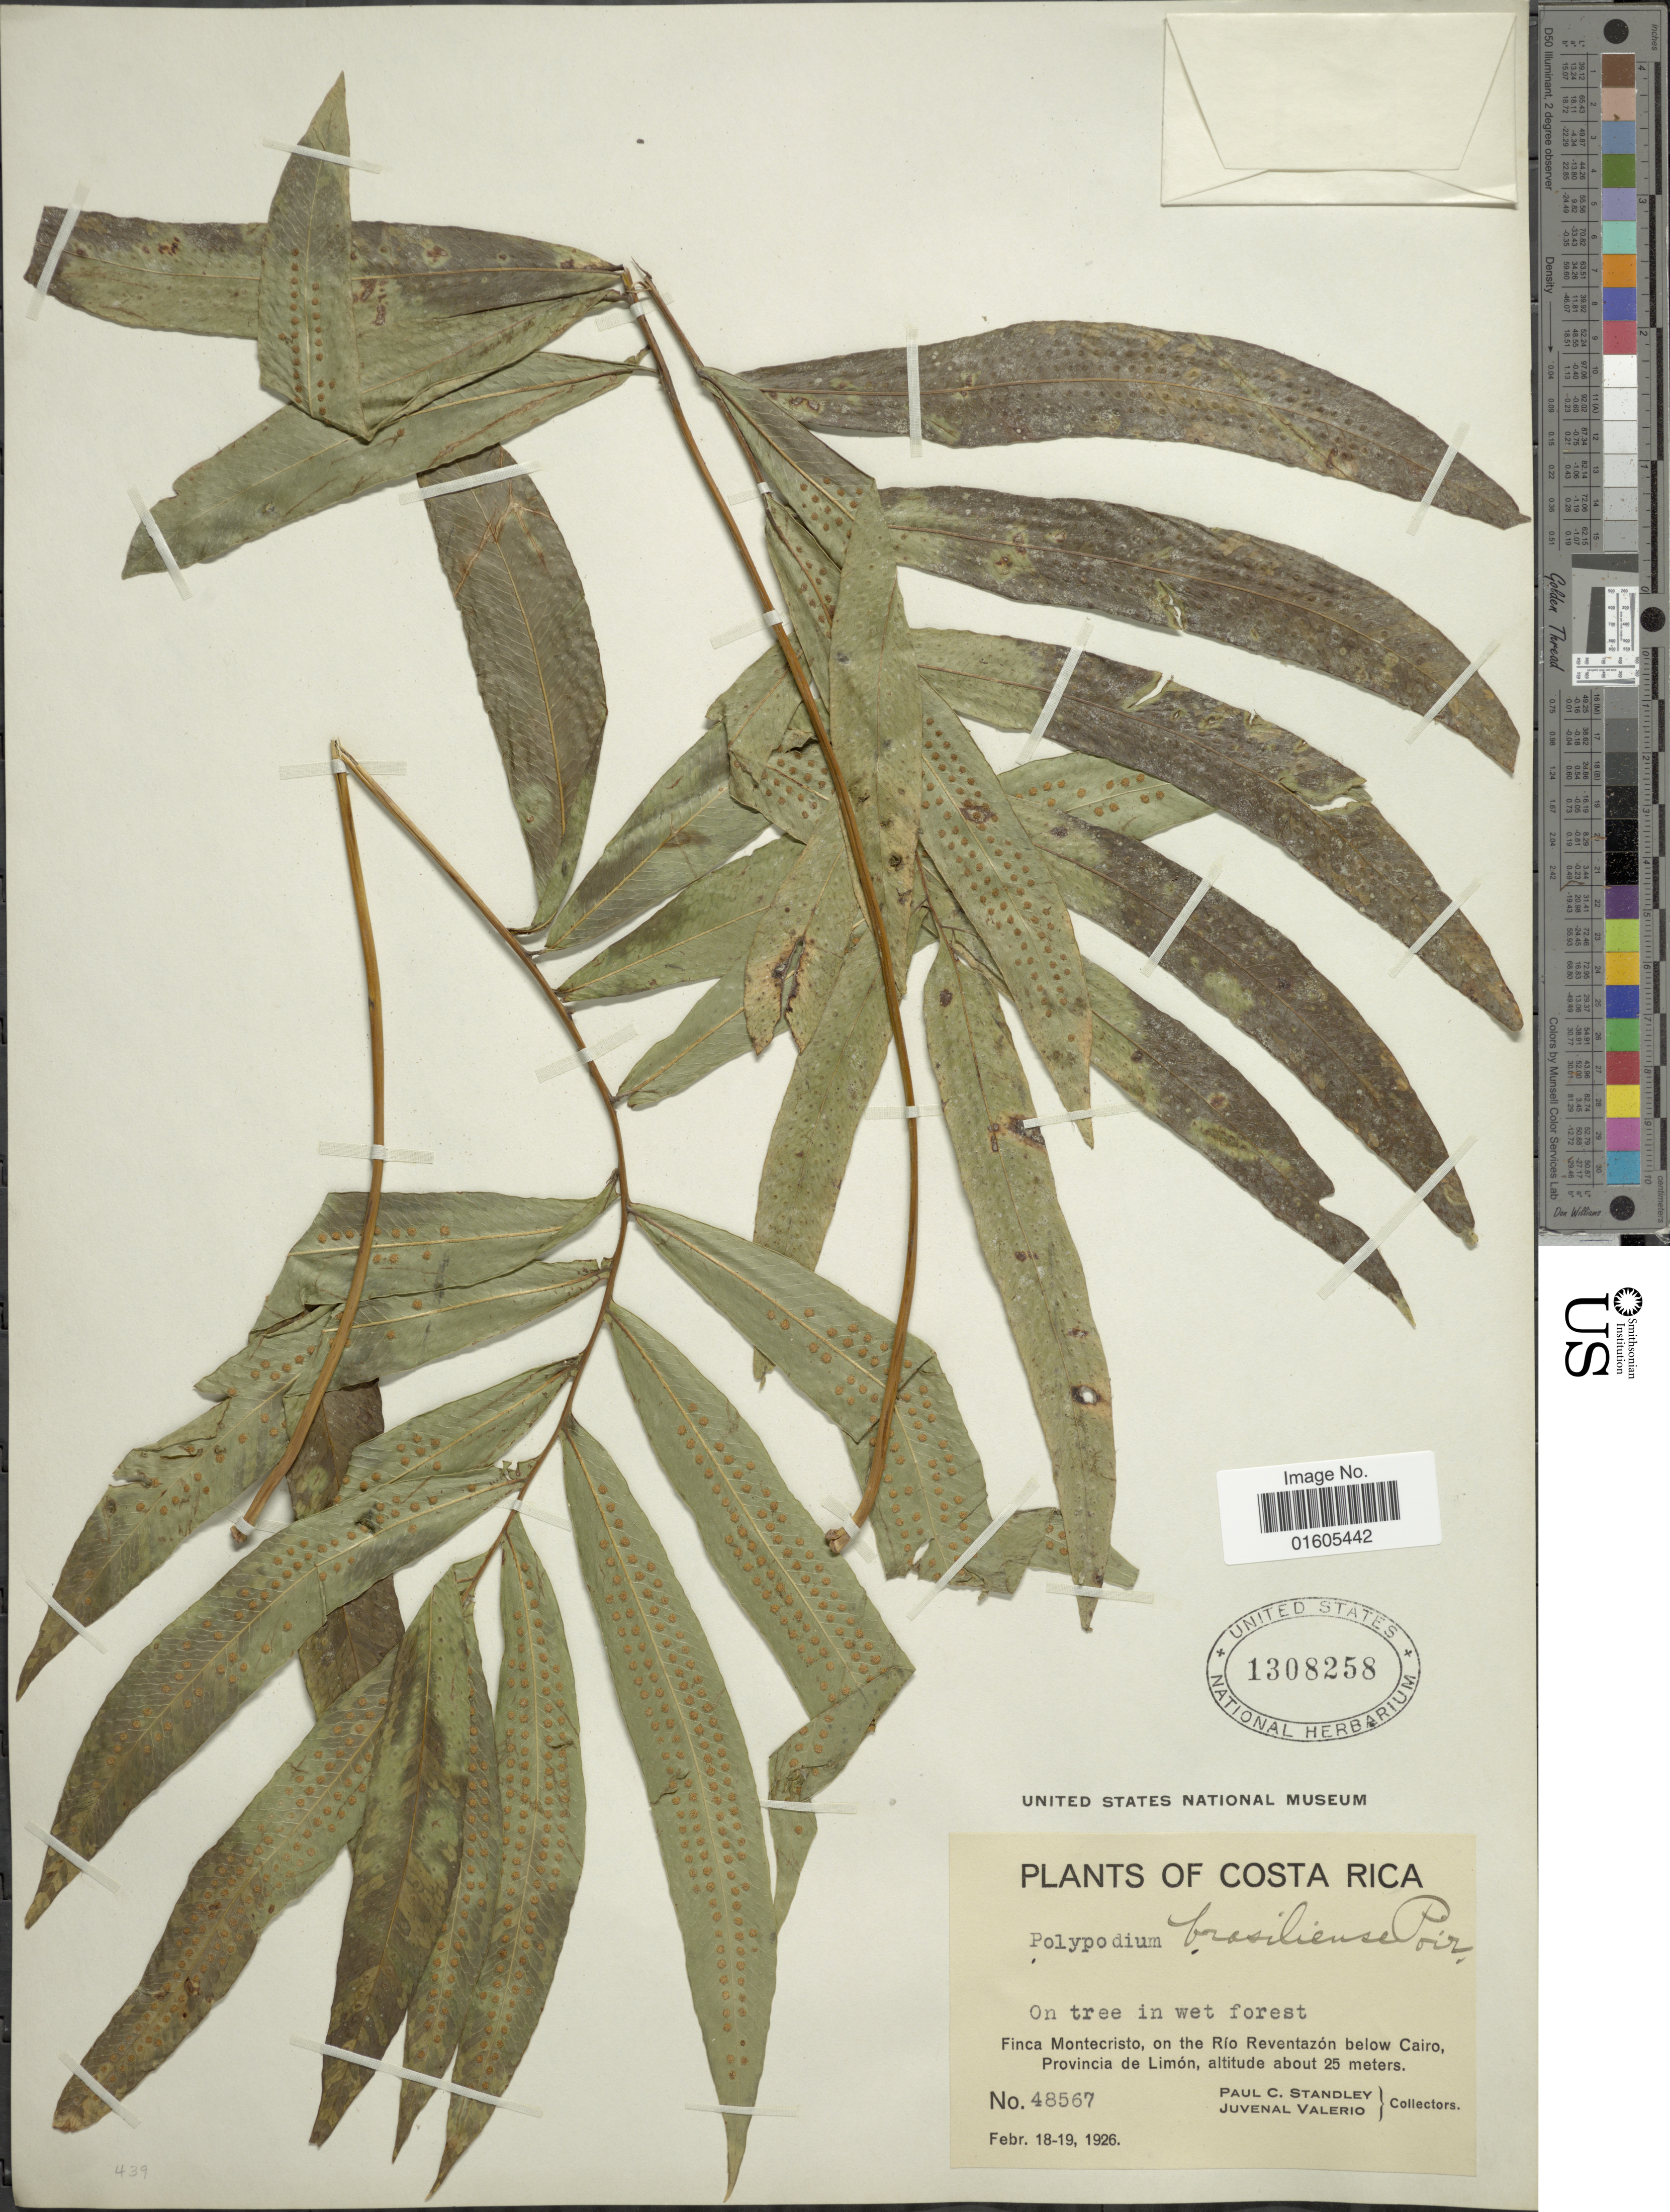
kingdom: Plantae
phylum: Tracheophyta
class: Polypodiopsida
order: Polypodiales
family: Polypodiaceae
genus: Serpocaulon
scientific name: Serpocaulon triseriale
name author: (Sw.) A.R. Sm.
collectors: P. C. Standley & J. Valerio R.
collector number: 48567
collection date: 1926-02-18/1926-02-19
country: Costa Rica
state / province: Limón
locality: Finca Montecristo, on the Río Reventazón below Cairo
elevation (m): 25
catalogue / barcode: US 1308258